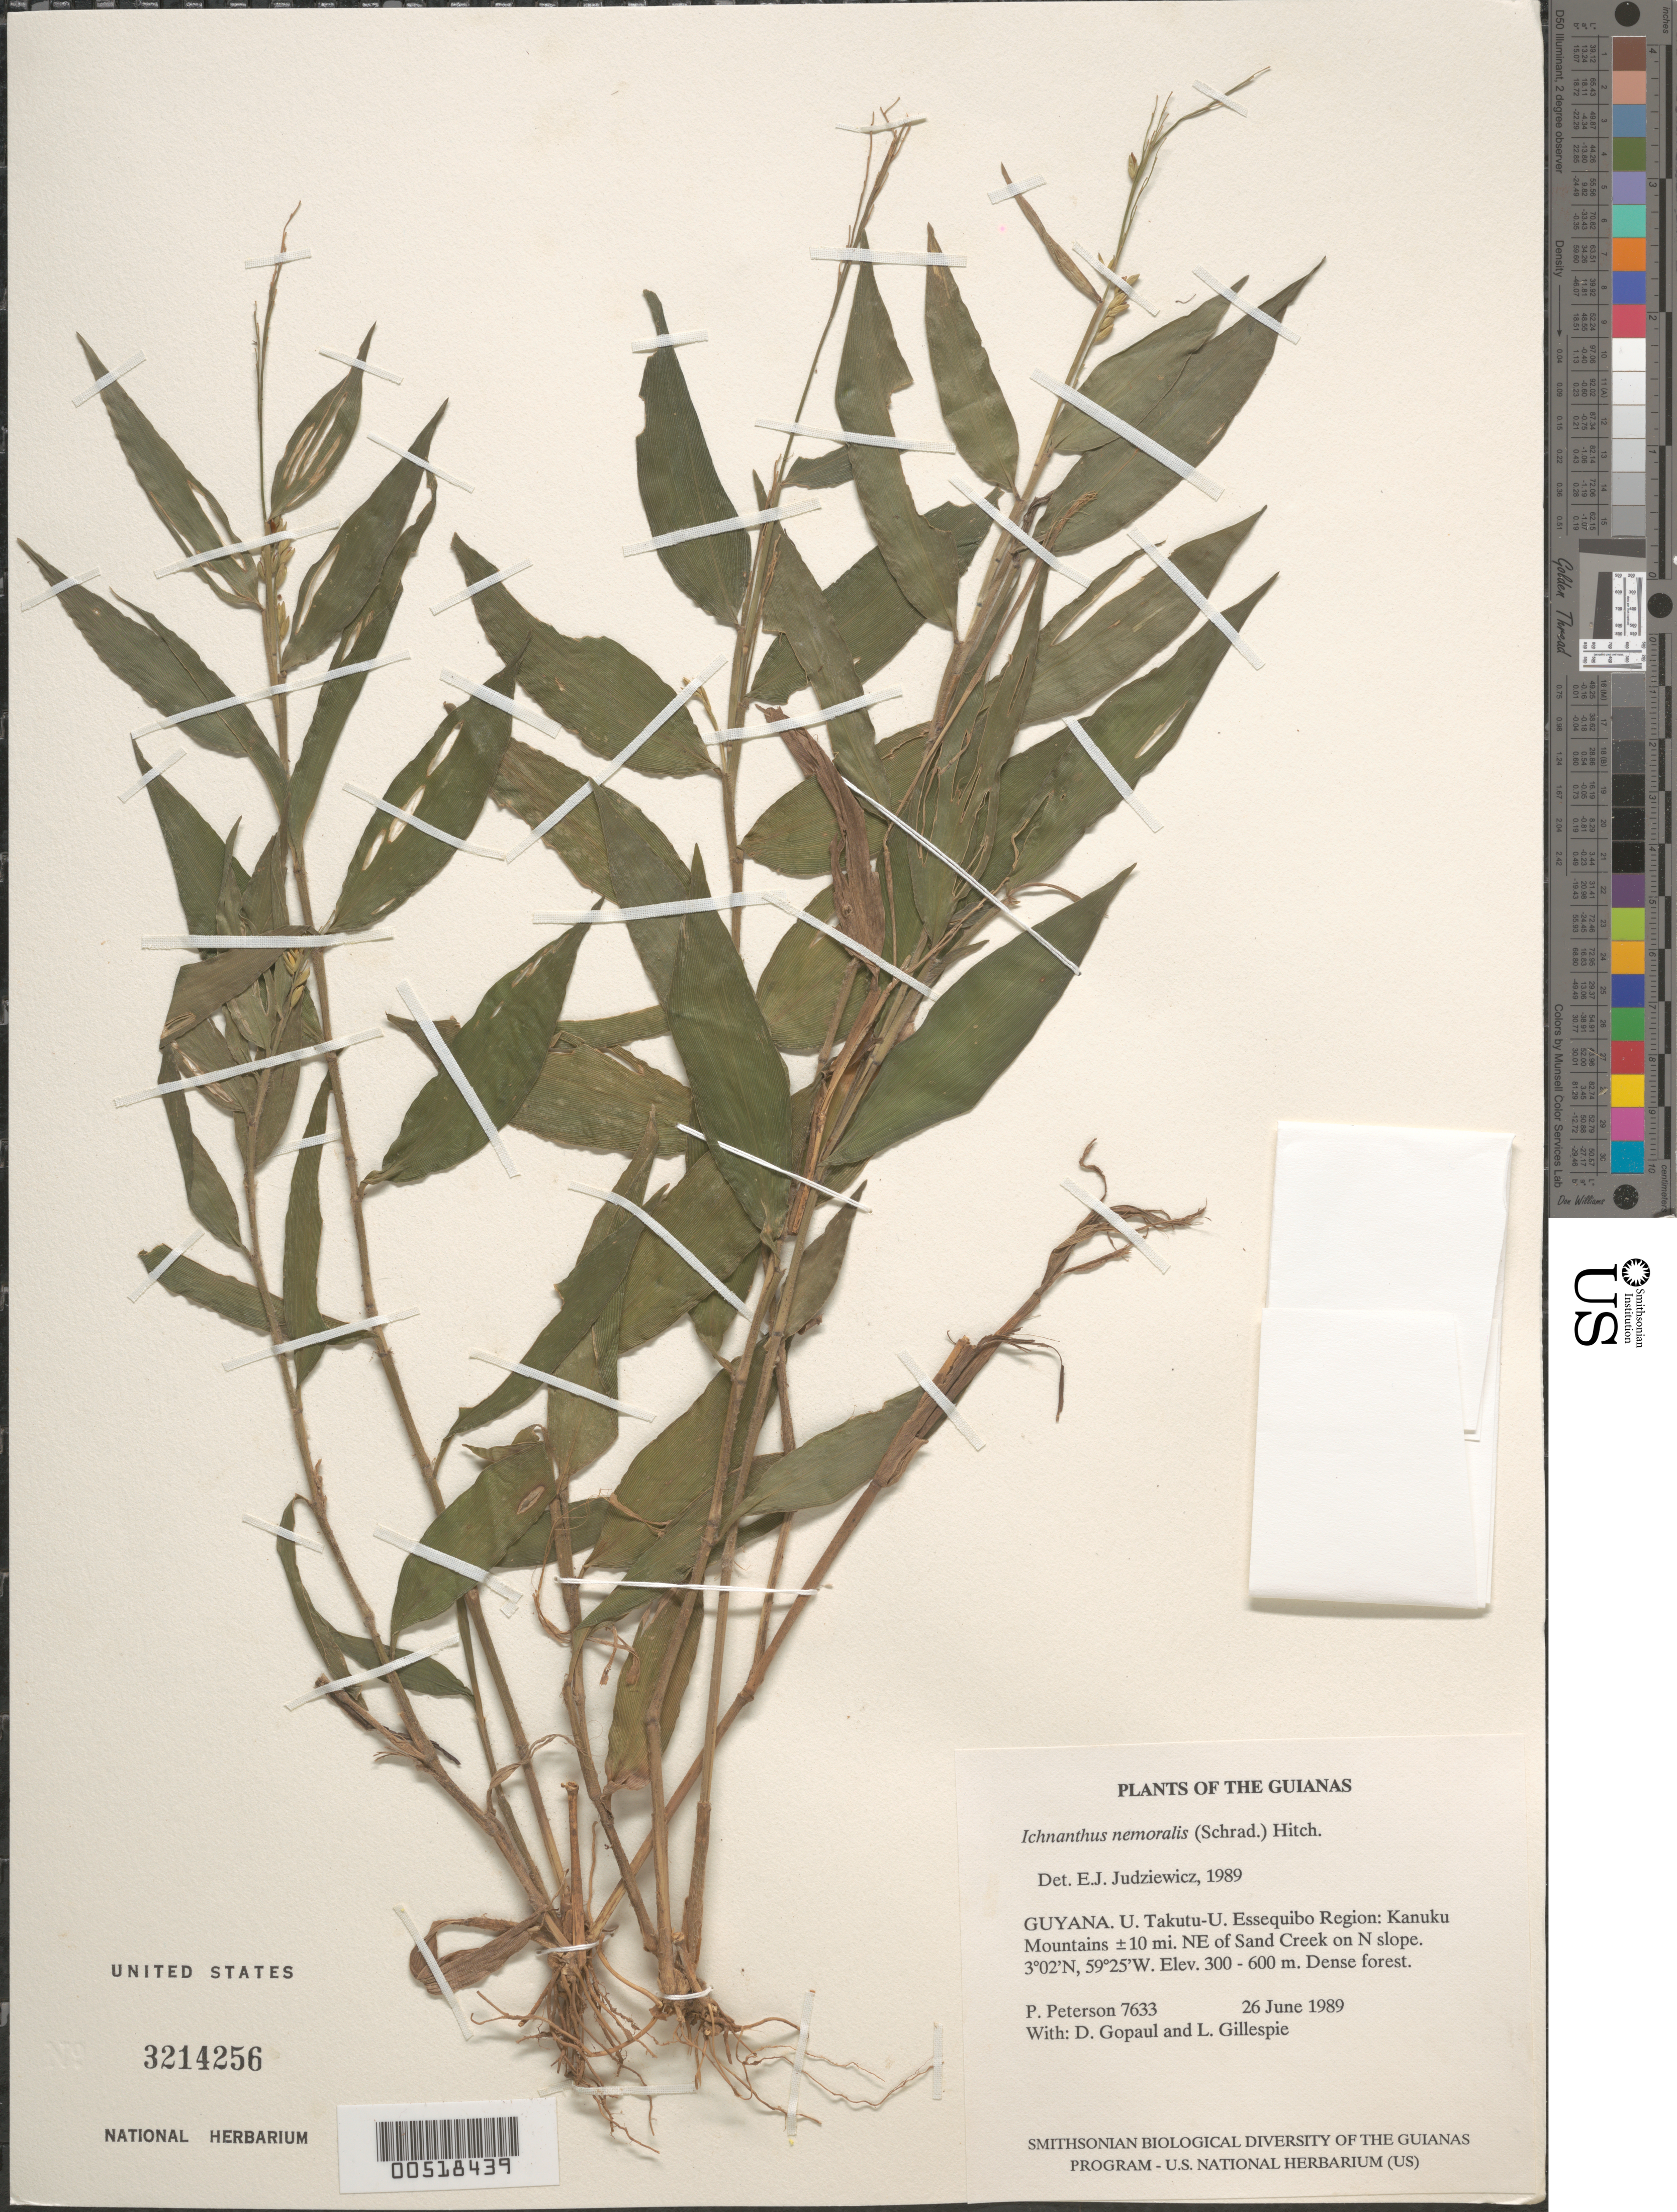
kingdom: Plantae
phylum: Tracheophyta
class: Liliopsida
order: Poales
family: Poaceae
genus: Ichnanthus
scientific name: Ichnanthus nemoralis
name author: (Schrad.) Hitchc. & Chase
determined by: Judziewicz, E. J.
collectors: P. M. Peterson, D. Gopaul & L. J. Gillespie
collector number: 7633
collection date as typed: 26 June 1989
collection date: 1989-06-26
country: Guyana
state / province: U. Takutu-U. Essequibo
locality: Kanuku Mountains ±10 mi. NE of Sand Creek on N slope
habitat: Dense forest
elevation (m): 300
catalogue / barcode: US 3214256